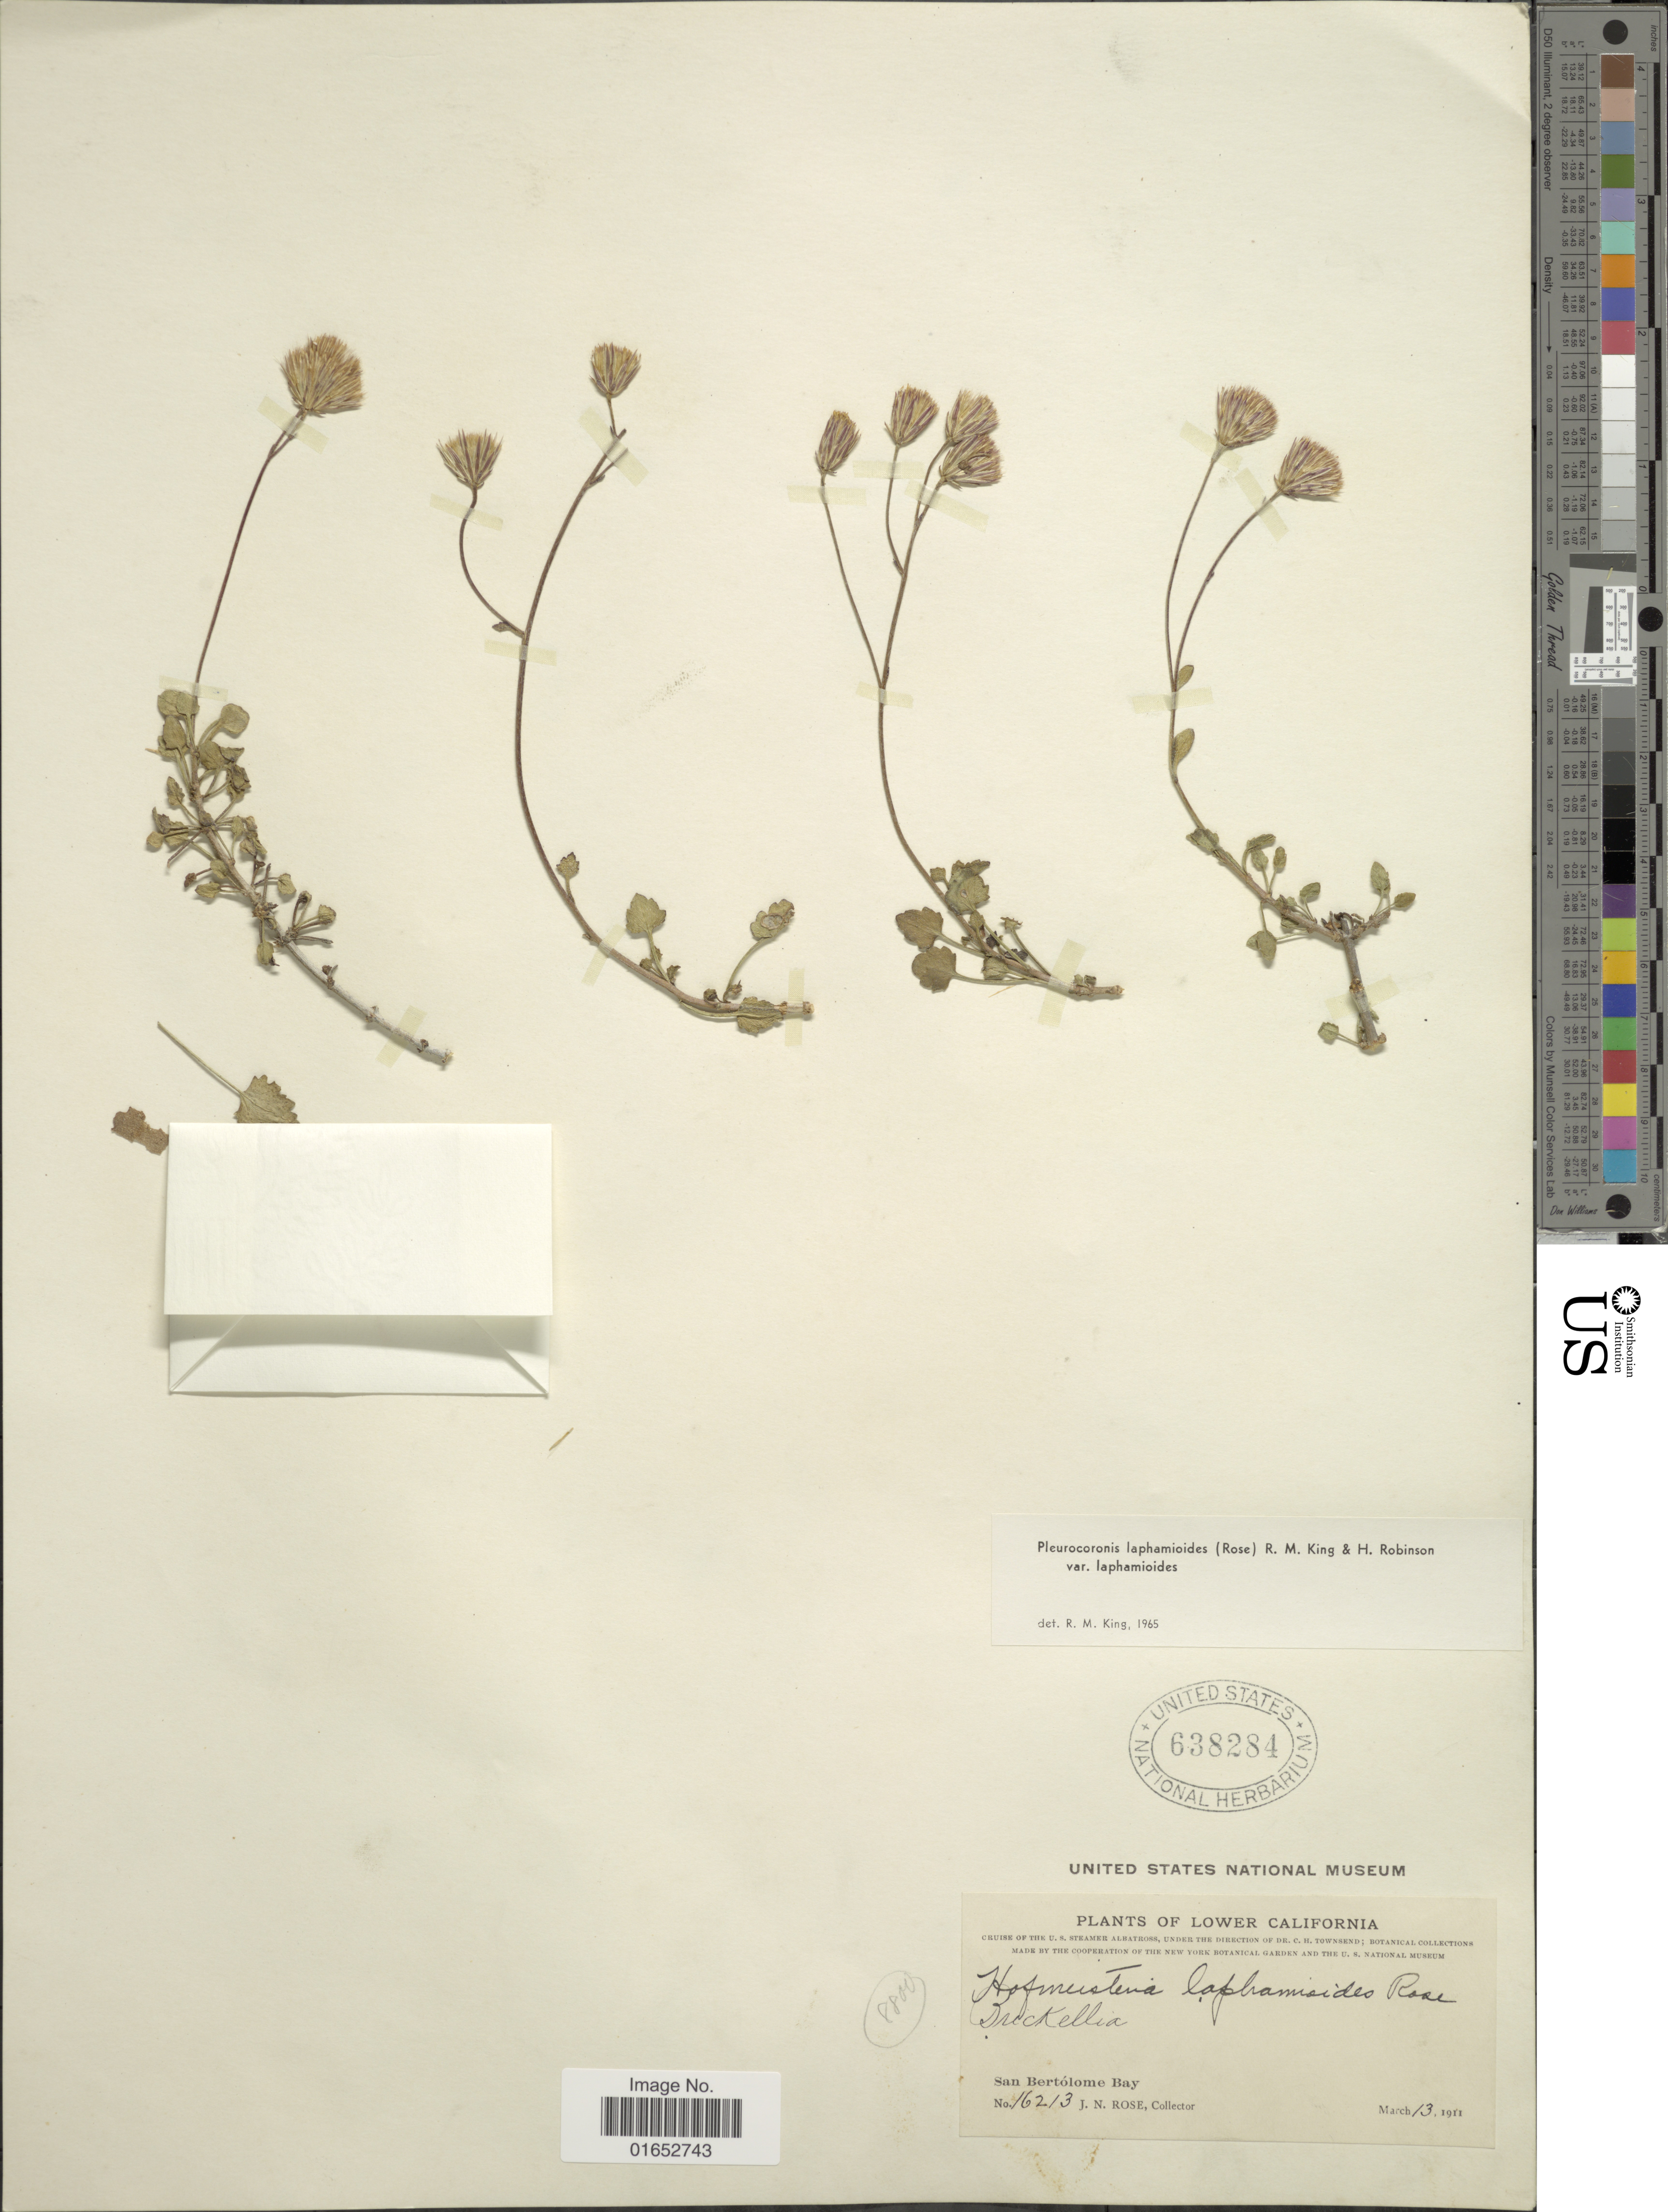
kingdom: Plantae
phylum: Tracheophyta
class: Magnoliopsida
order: Asterales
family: Asteraceae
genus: Pleurocoronis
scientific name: Pleurocoronis laphamioides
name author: (Rose) R.M. King & H. Rob.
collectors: J. N. Rose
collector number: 16213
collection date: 1911-03-13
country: Mexico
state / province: Baja California Sur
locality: Lower California, San Bertólome Bay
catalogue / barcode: US 638284